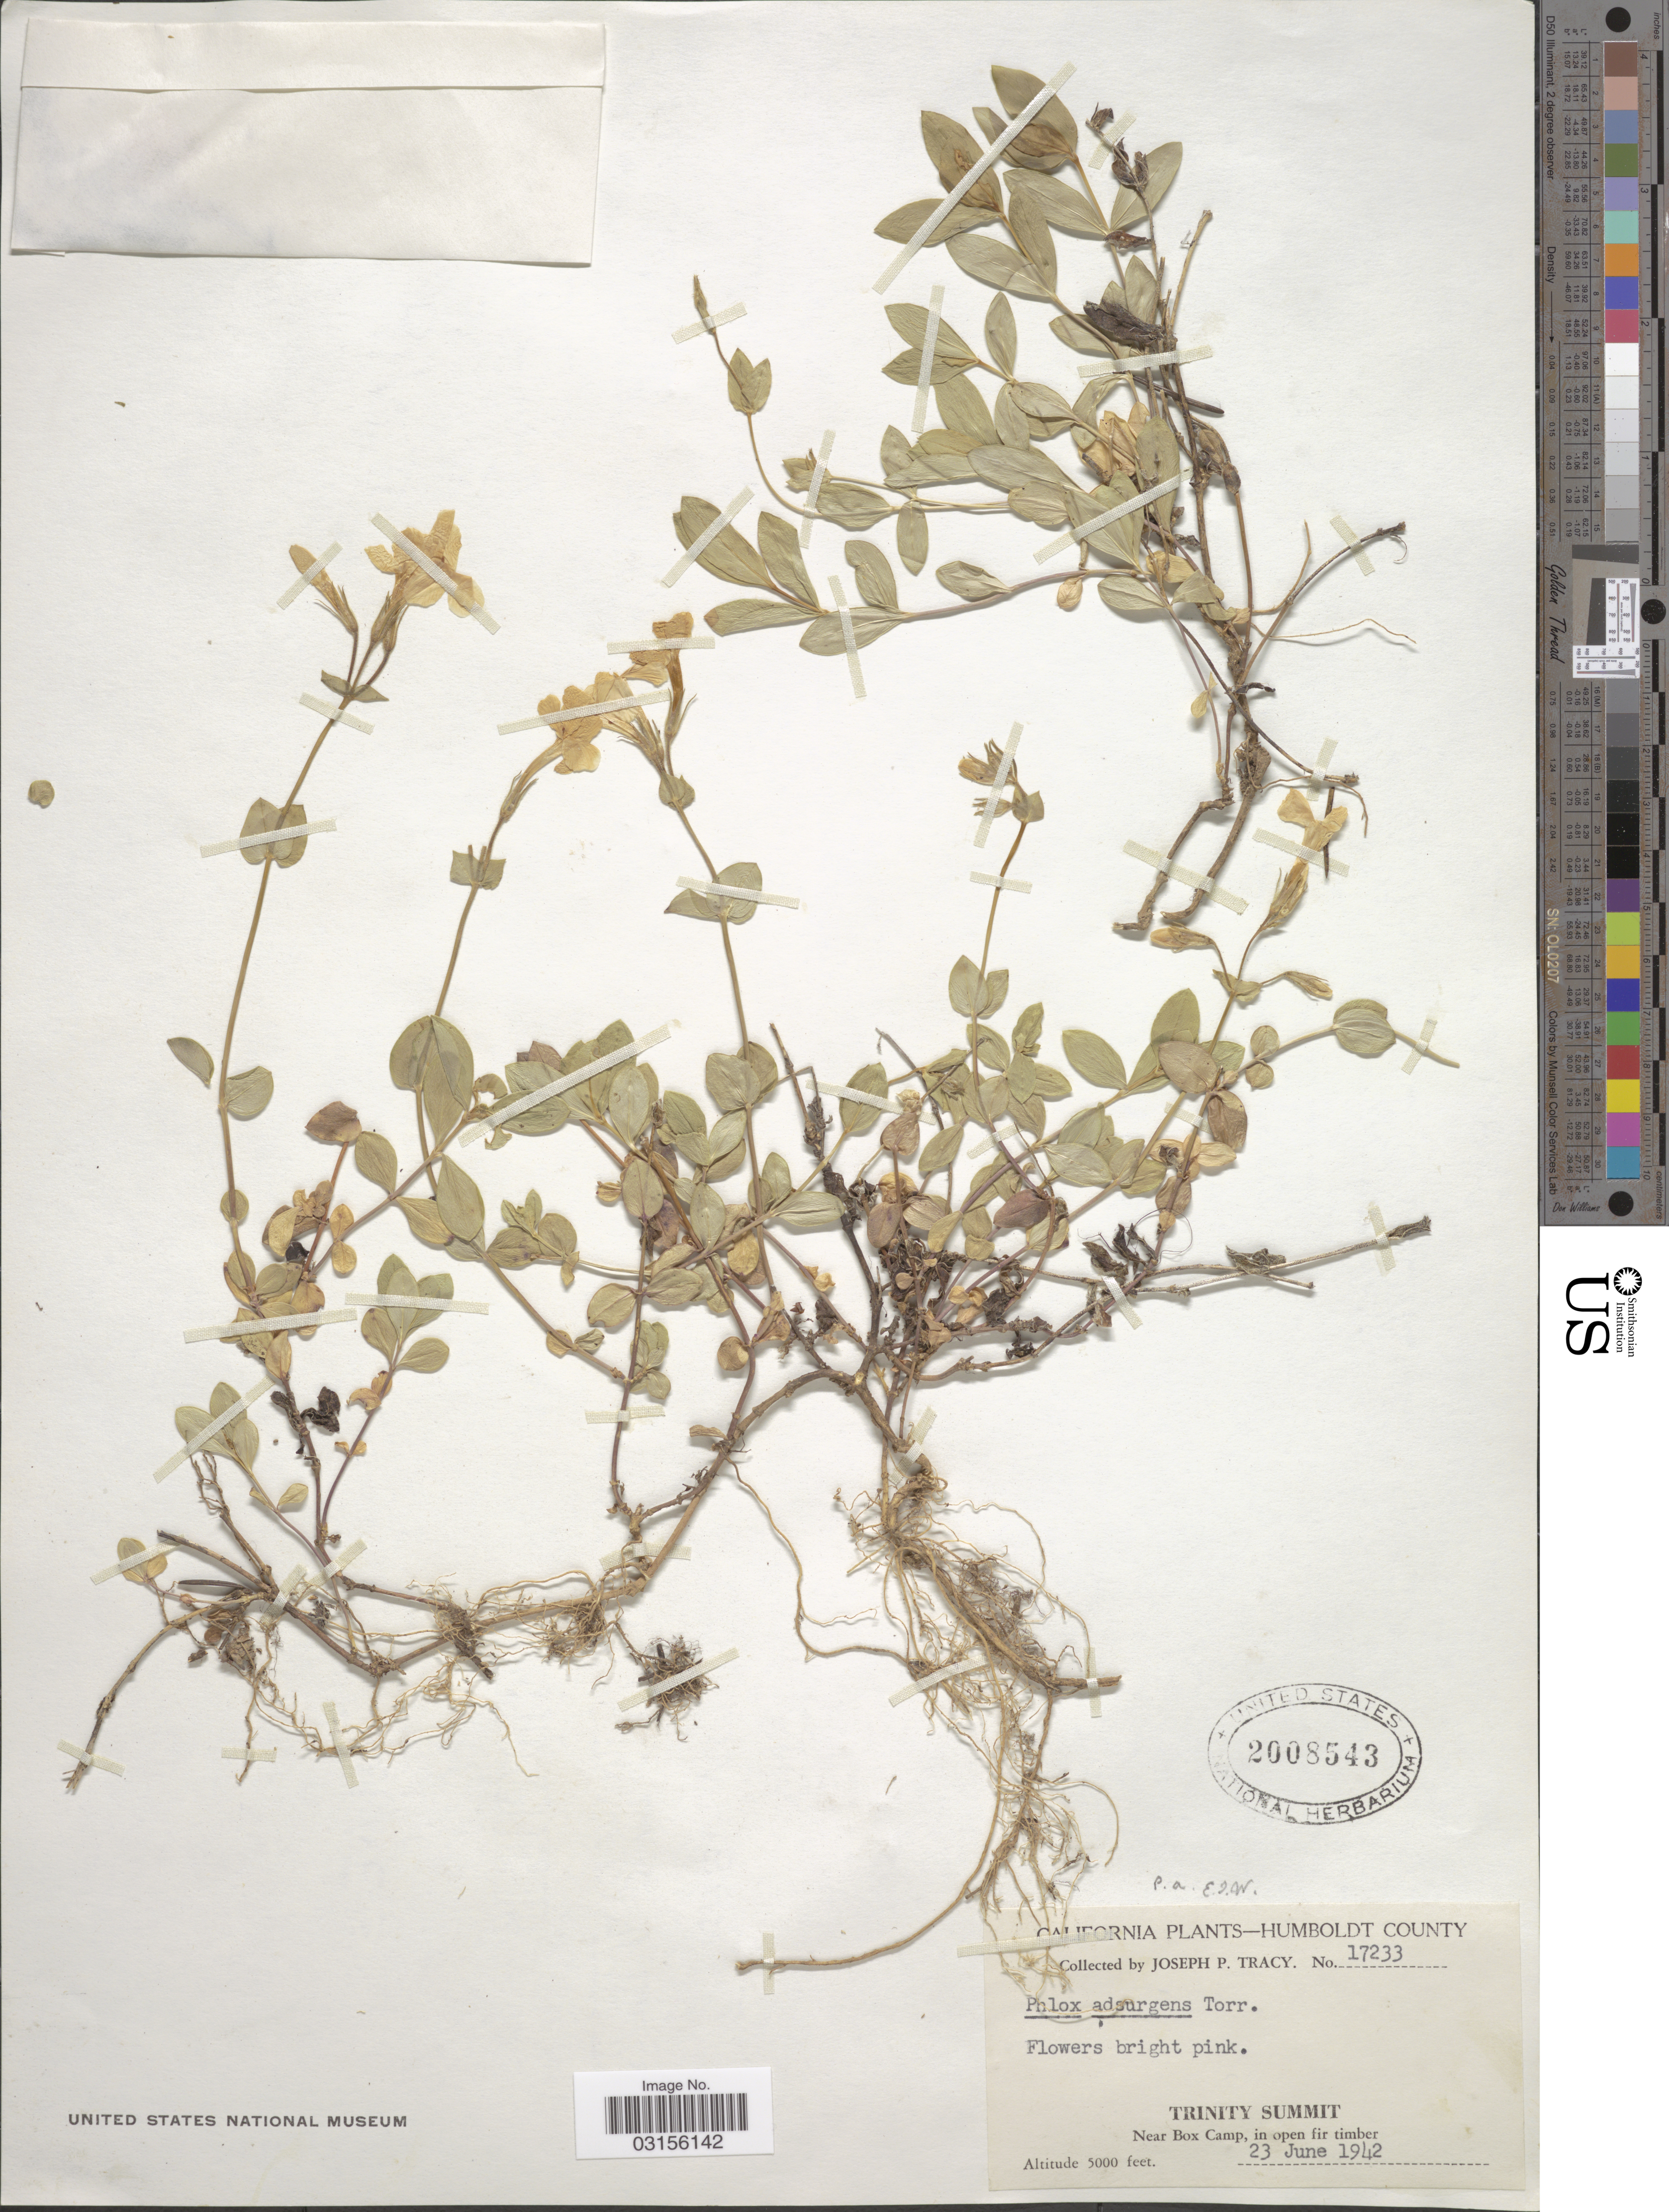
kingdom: Plantae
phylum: Tracheophyta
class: Magnoliopsida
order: Ericales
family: Polemoniaceae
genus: Phlox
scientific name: Phlox adsurgens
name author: Torr. ex A. Gray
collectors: J. Tracy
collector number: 17233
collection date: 1942-06-23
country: United States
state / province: California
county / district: Humboldt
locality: Humboldt County. Trinity Summit. Near Box Camp.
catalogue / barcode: US 2008543